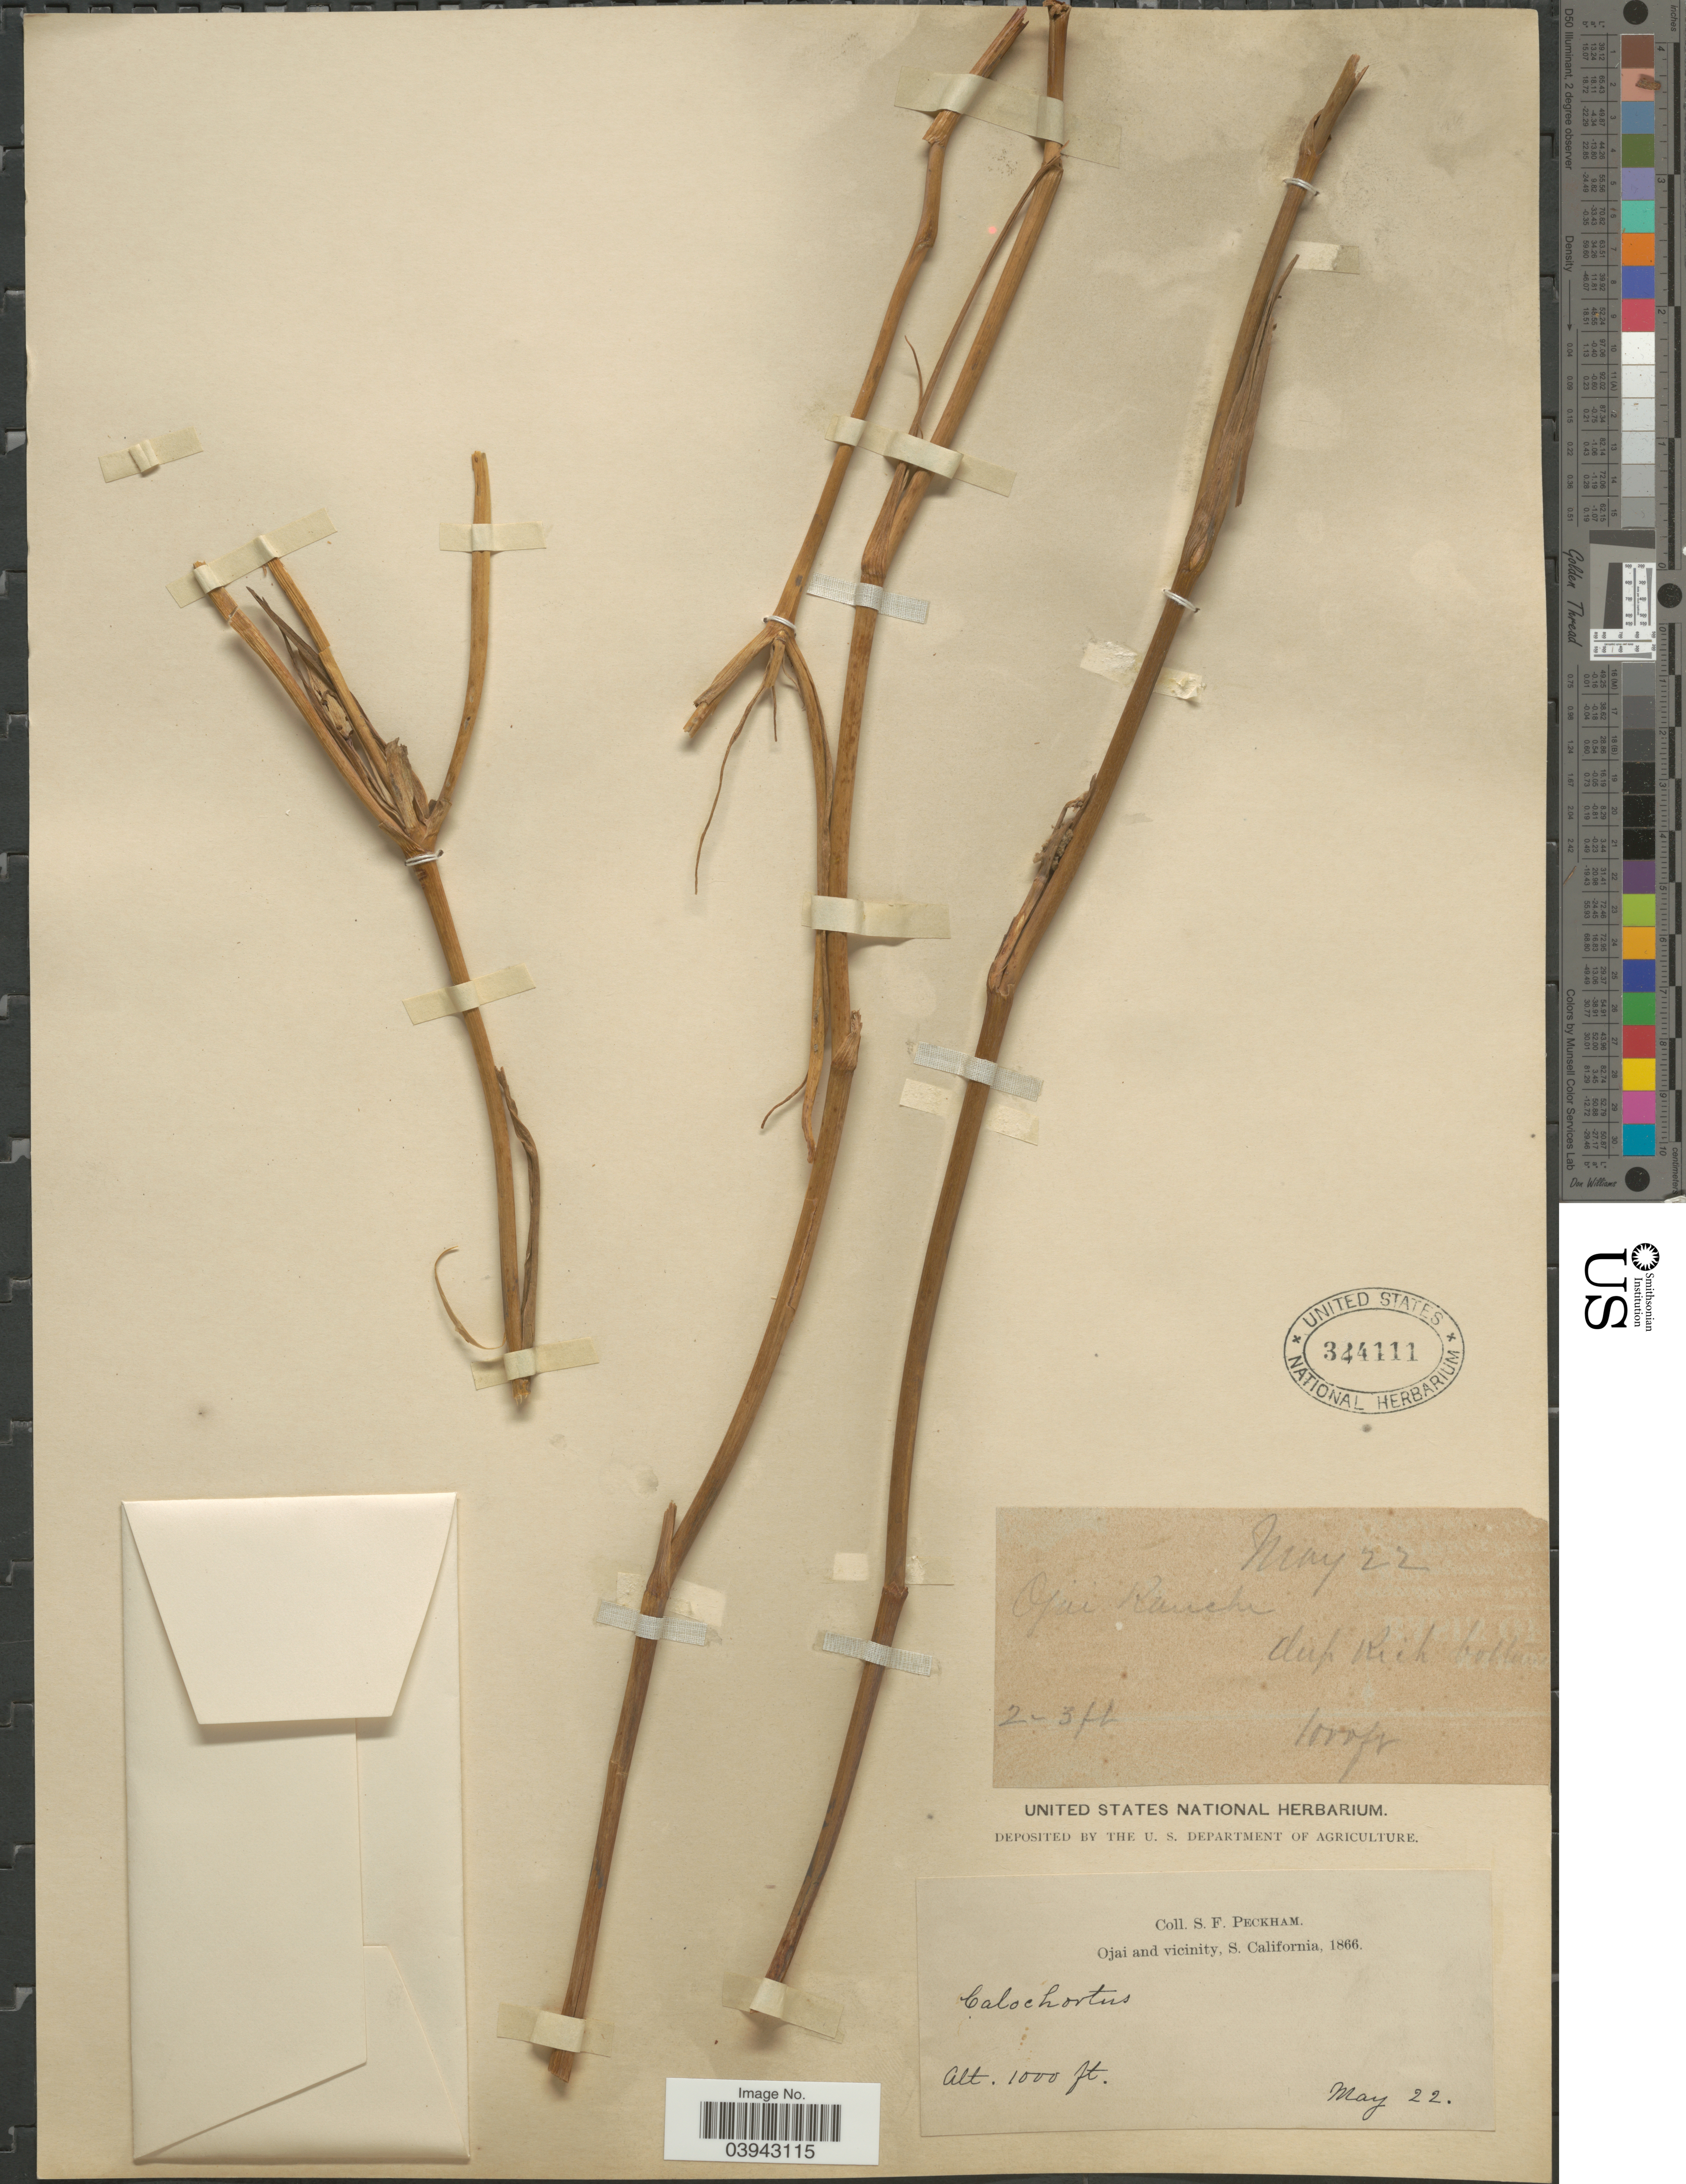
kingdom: Plantae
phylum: Tracheophyta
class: Liliopsida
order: Liliales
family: Liliaceae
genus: Calochortus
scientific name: Calochortus sp.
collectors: S. Peckham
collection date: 1866-05-22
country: United States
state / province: California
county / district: Ventura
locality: Ojai Ranch and vicinity, S. California.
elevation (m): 305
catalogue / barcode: US 344111